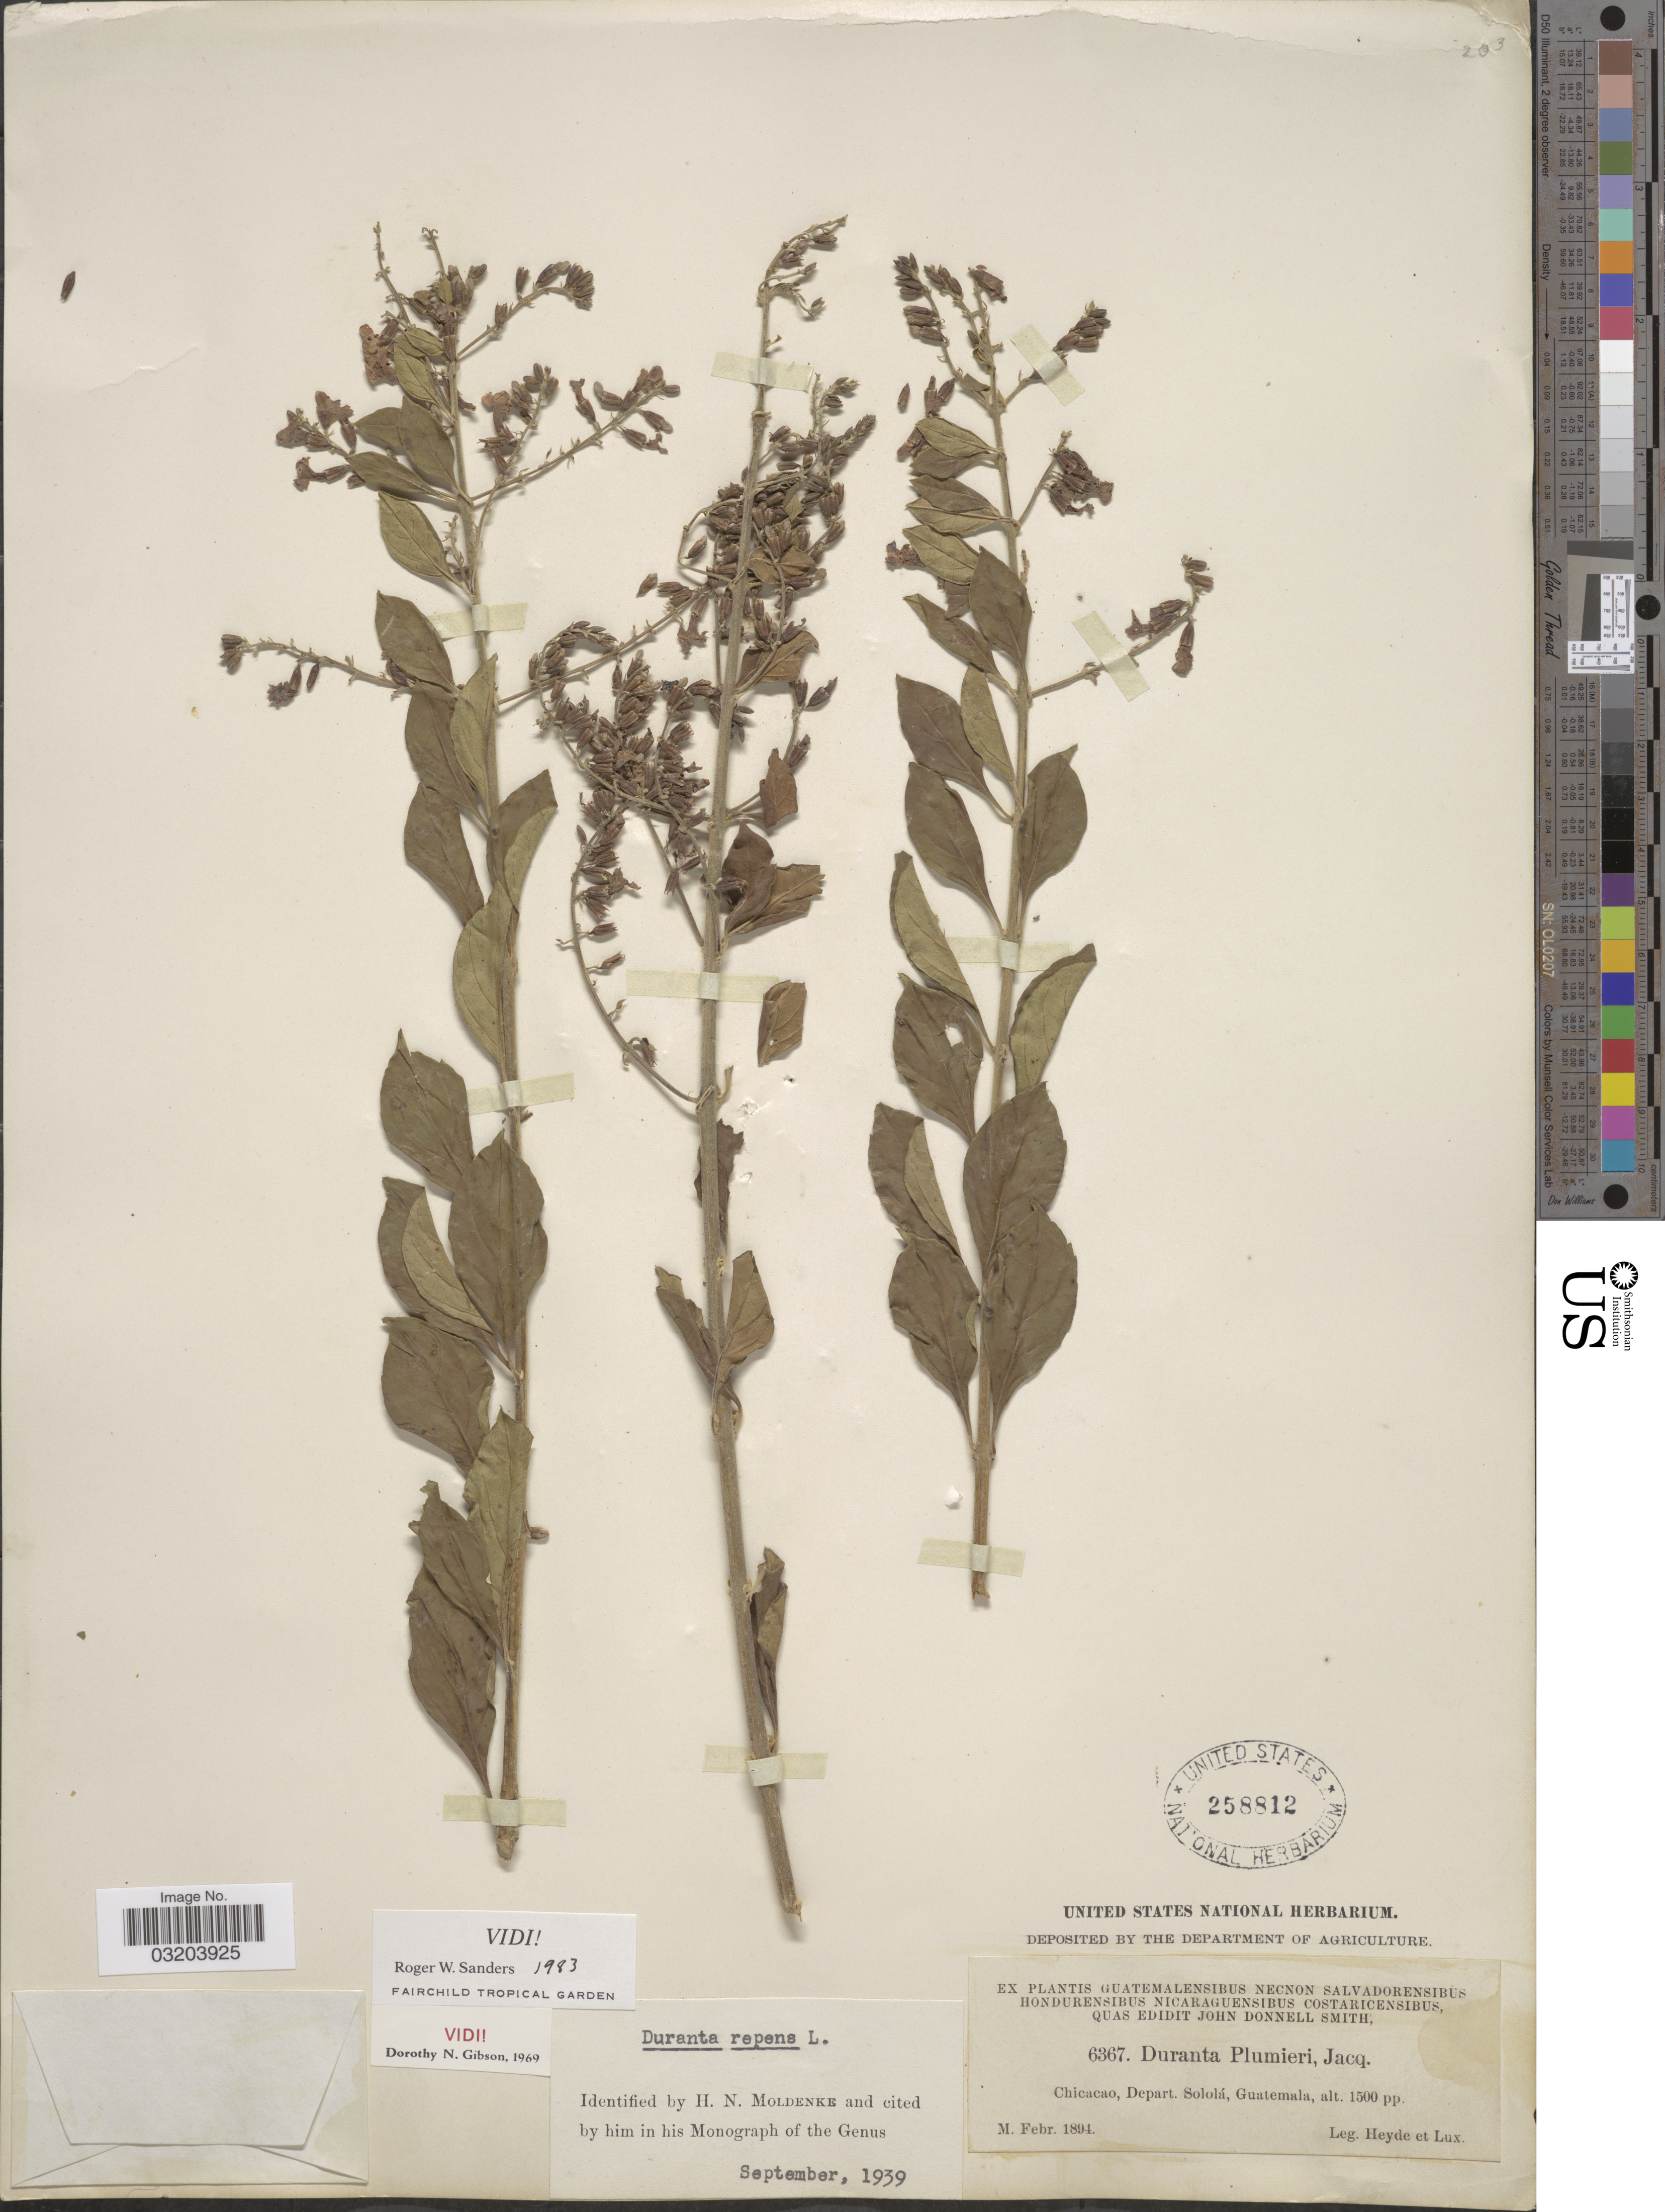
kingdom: Plantae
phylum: Tracheophyta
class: Magnoliopsida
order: Lamiales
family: Verbenaceae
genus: Duranta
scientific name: Duranta erecta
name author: L.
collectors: Heyde & Lux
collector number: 6367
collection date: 1894-02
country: Guatemala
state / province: Sololá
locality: Chicacao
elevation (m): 457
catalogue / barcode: US 258812